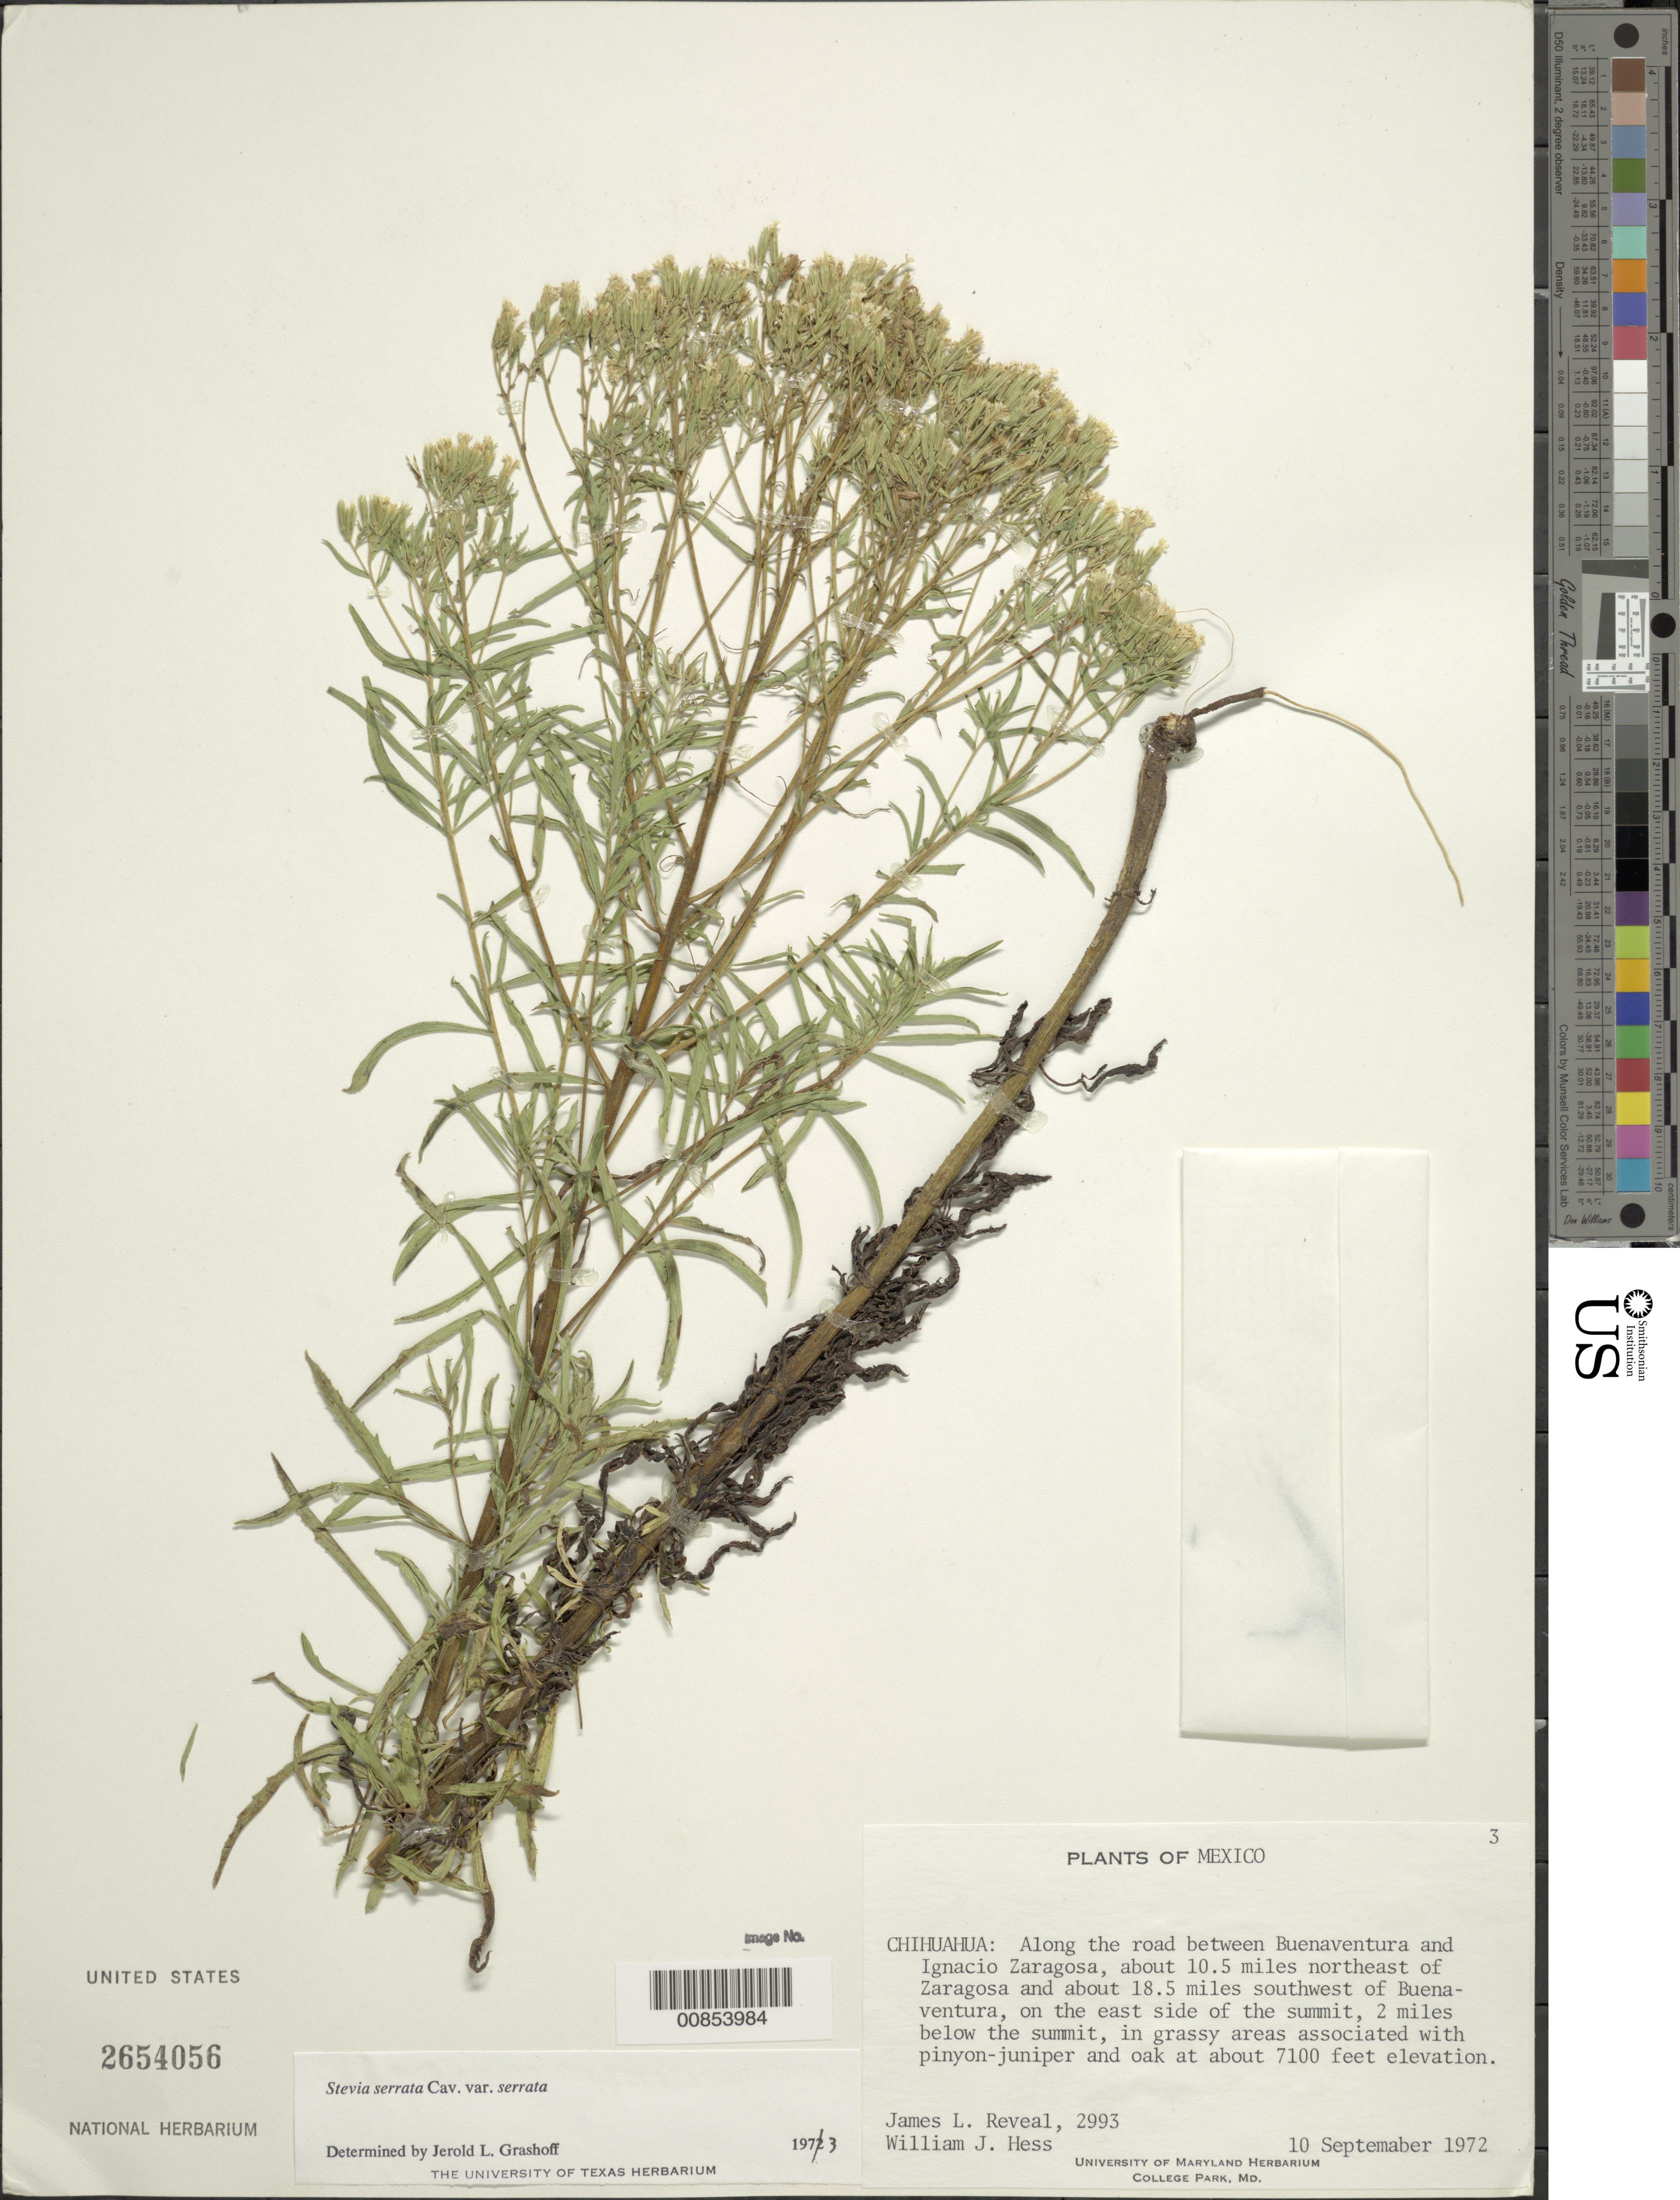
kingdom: Plantae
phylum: Tracheophyta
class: Magnoliopsida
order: Asterales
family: Asteraceae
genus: Stevia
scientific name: Stevia serrata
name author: Cav.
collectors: J. L. Reveal & W. Hess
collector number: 2993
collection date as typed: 10 Sep 1972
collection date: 1972-09-10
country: Mexico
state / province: Chihuahua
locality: Along road between Buenaventura and Ignacio Zaragoza, about 10.5 miles SE of Zaragoza and about 18.5 miles southwest of Buenaventura, on the east side of the summit, 2 miles below the summit.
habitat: In grassy areas associated with pinyon-juniper and oak.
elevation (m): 2164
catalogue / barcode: US 2654056